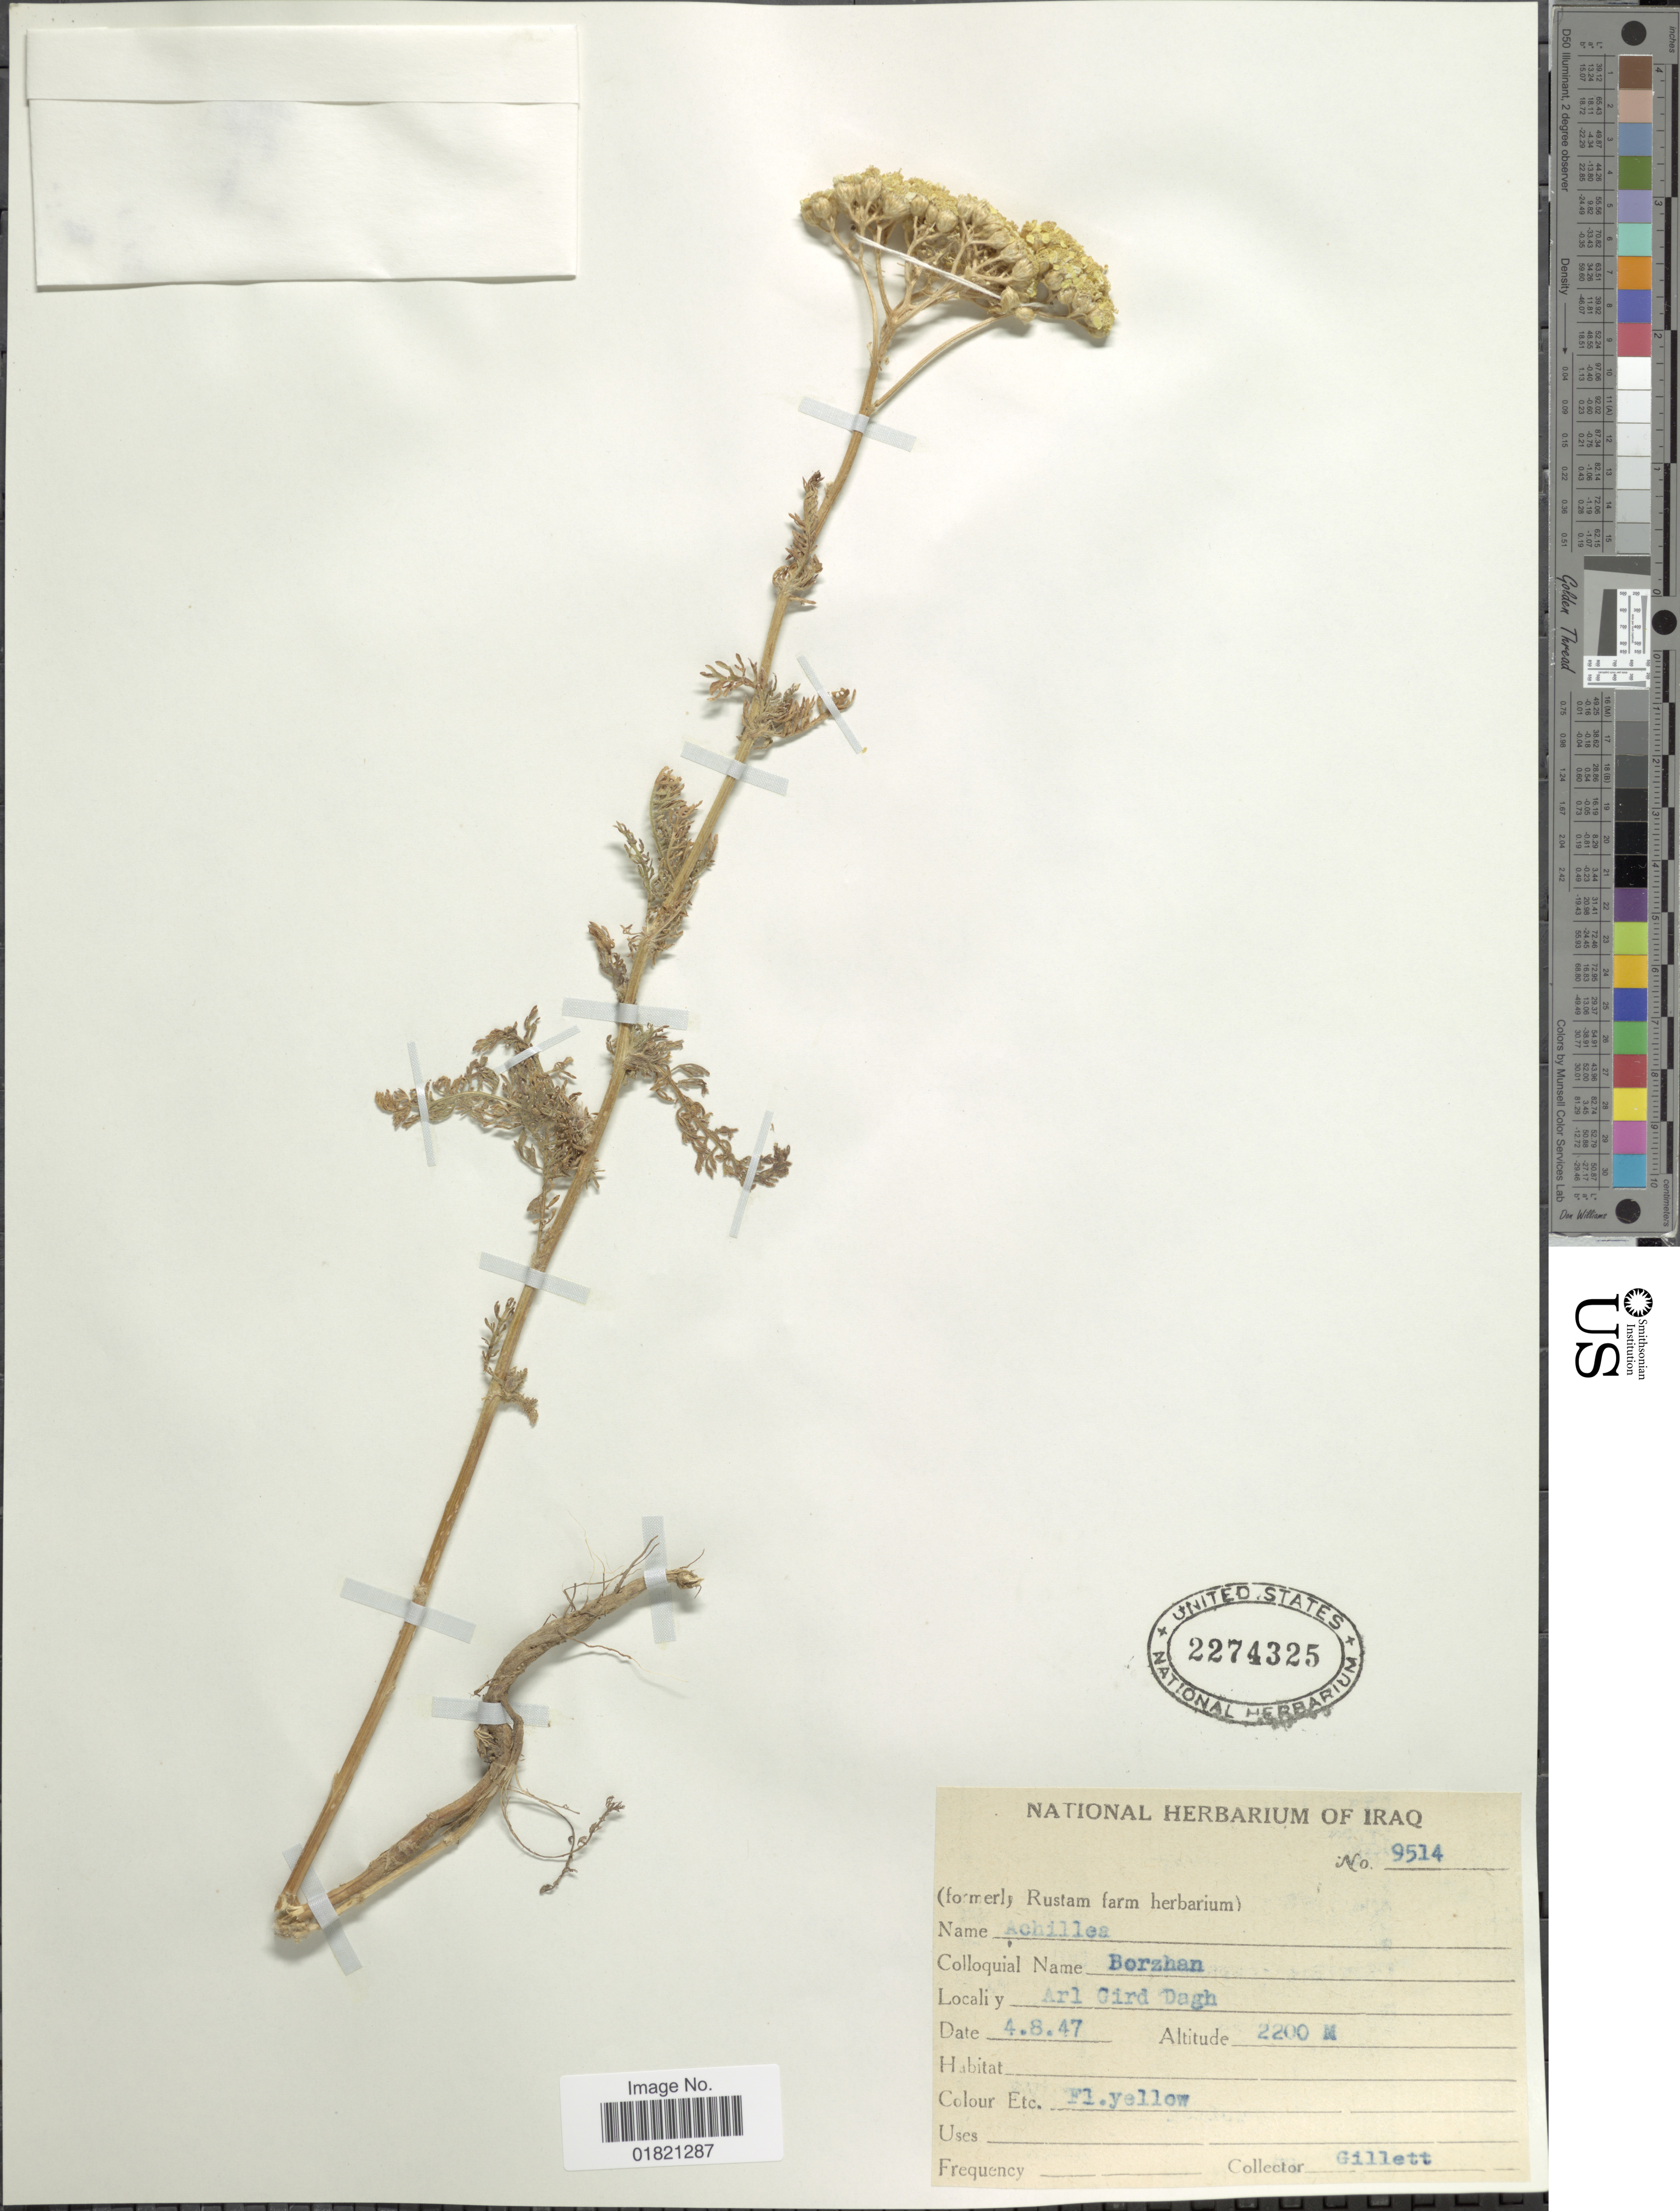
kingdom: Plantae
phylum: Tracheophyta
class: Magnoliopsida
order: Asterales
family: Asteraceae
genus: Achillea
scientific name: Achillea sp.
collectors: Gillett, --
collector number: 9514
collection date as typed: Transcribed d/m/y: 4/8/47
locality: Arl Gird Dagh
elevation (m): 2200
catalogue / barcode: US 2274325